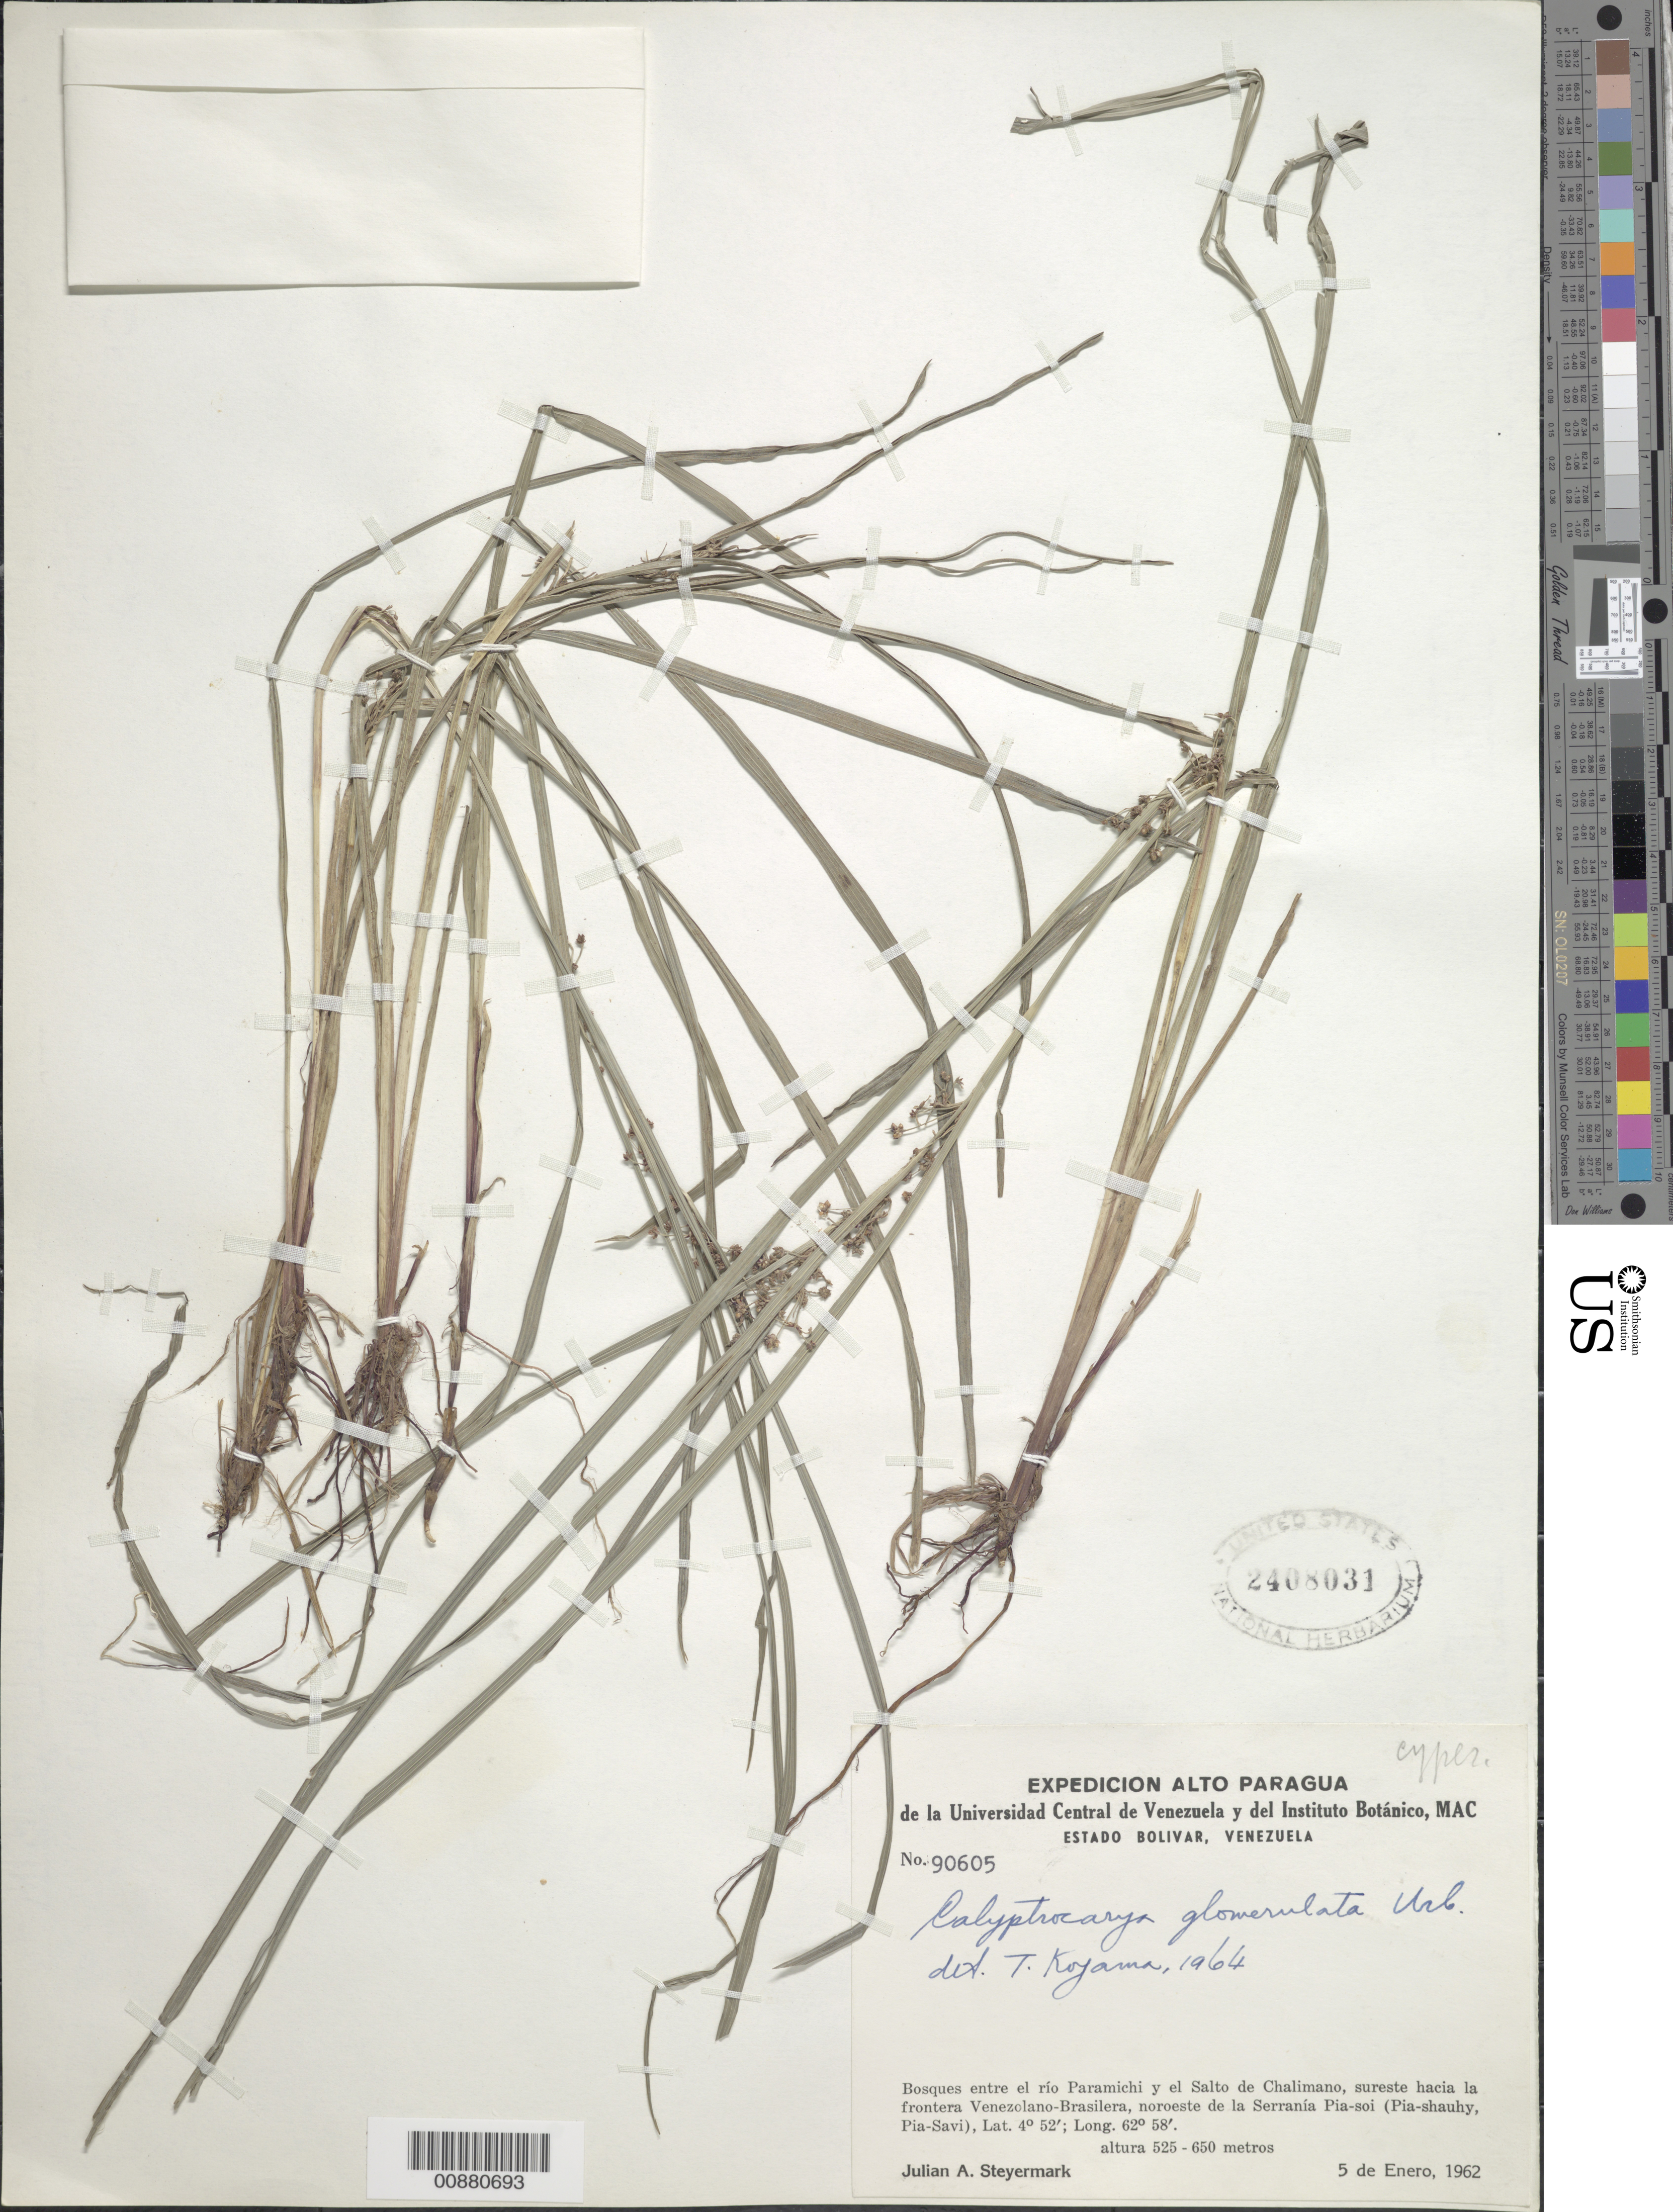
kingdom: Plantae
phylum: Tracheophyta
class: Liliopsida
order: Poales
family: Cyperaceae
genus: Calyptrocarya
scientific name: Calyptrocarya glomerulata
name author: (Brongn.) Urb.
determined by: Koyama, Tetsuo M.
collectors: J. Steyermark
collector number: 90605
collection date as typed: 5-Jan-62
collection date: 1962-01-05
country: Venezuela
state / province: Bolívar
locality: Río Paramichi to Salto de Chalimano; NW of Serranía Pia-soi, SE of Venezuela-Brazil border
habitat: Forest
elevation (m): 525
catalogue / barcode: US 2408031